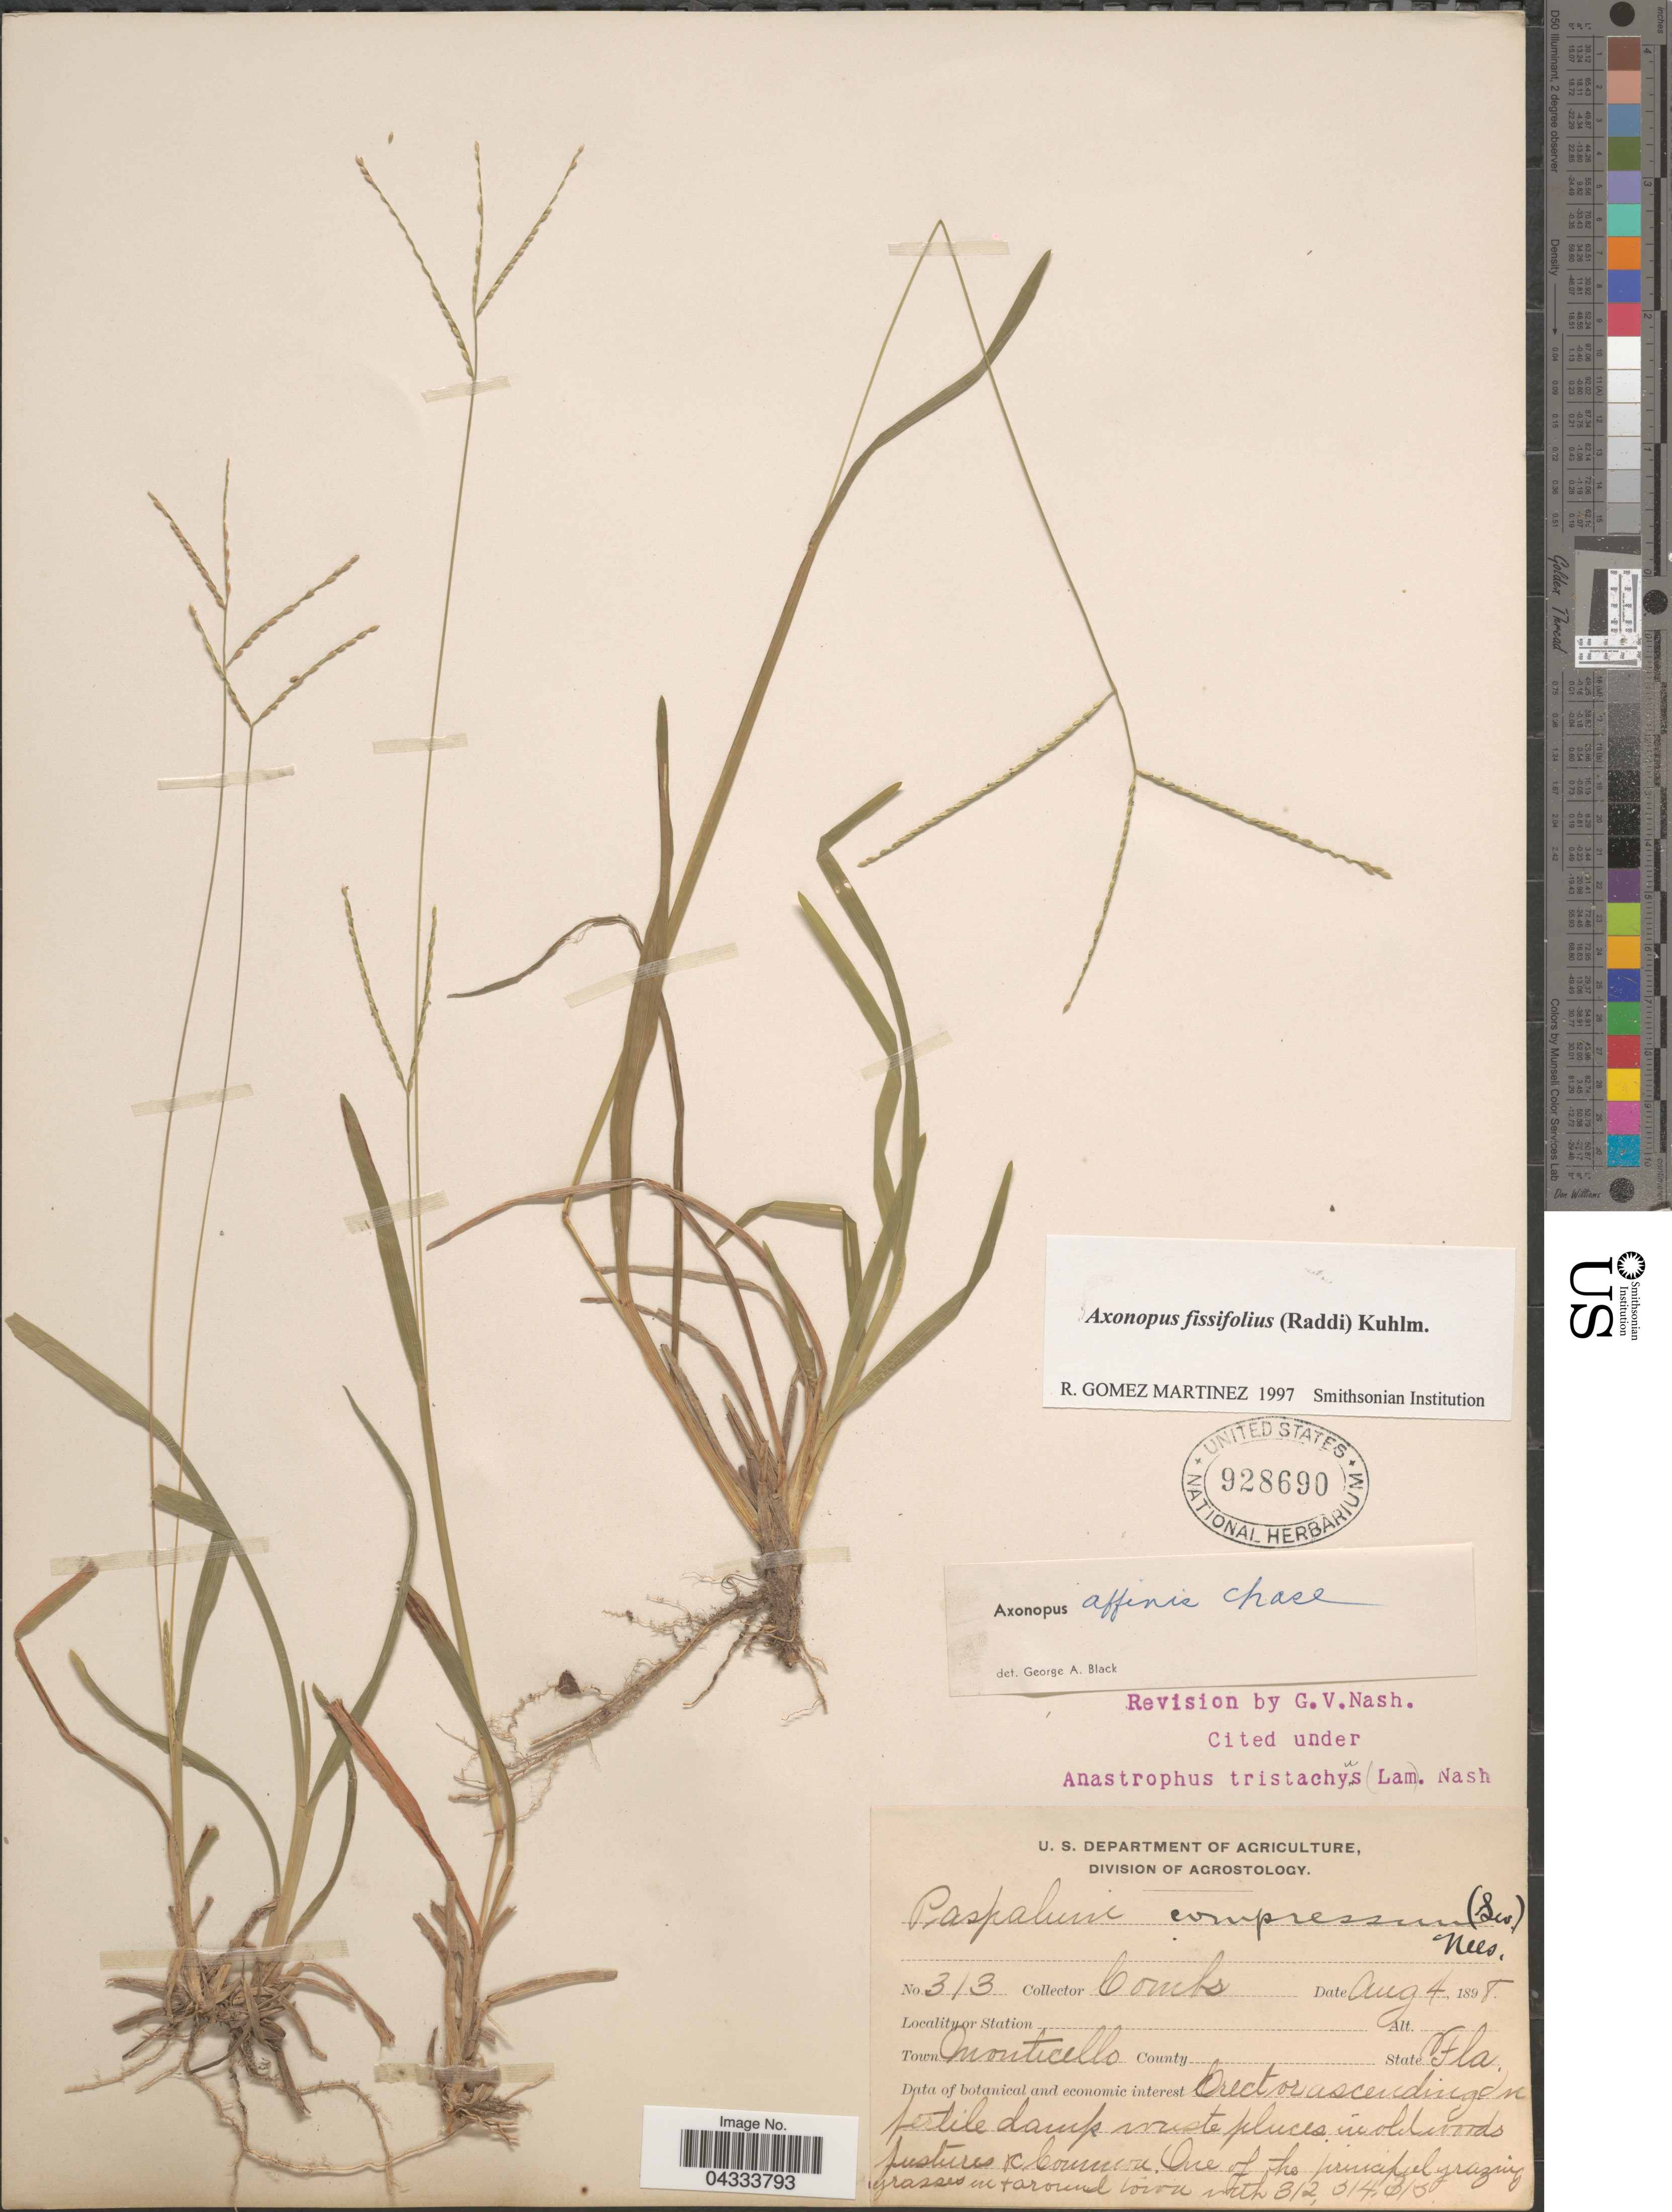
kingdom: Plantae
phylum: Tracheophyta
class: Liliopsida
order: Poales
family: Poaceae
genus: Axonopus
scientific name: Axonopus fissifolius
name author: (Raddi) Kuhlm.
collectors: -. Combs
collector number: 313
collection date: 1898-08-04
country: United States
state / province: Florida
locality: Town Monticello.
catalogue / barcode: US 928690